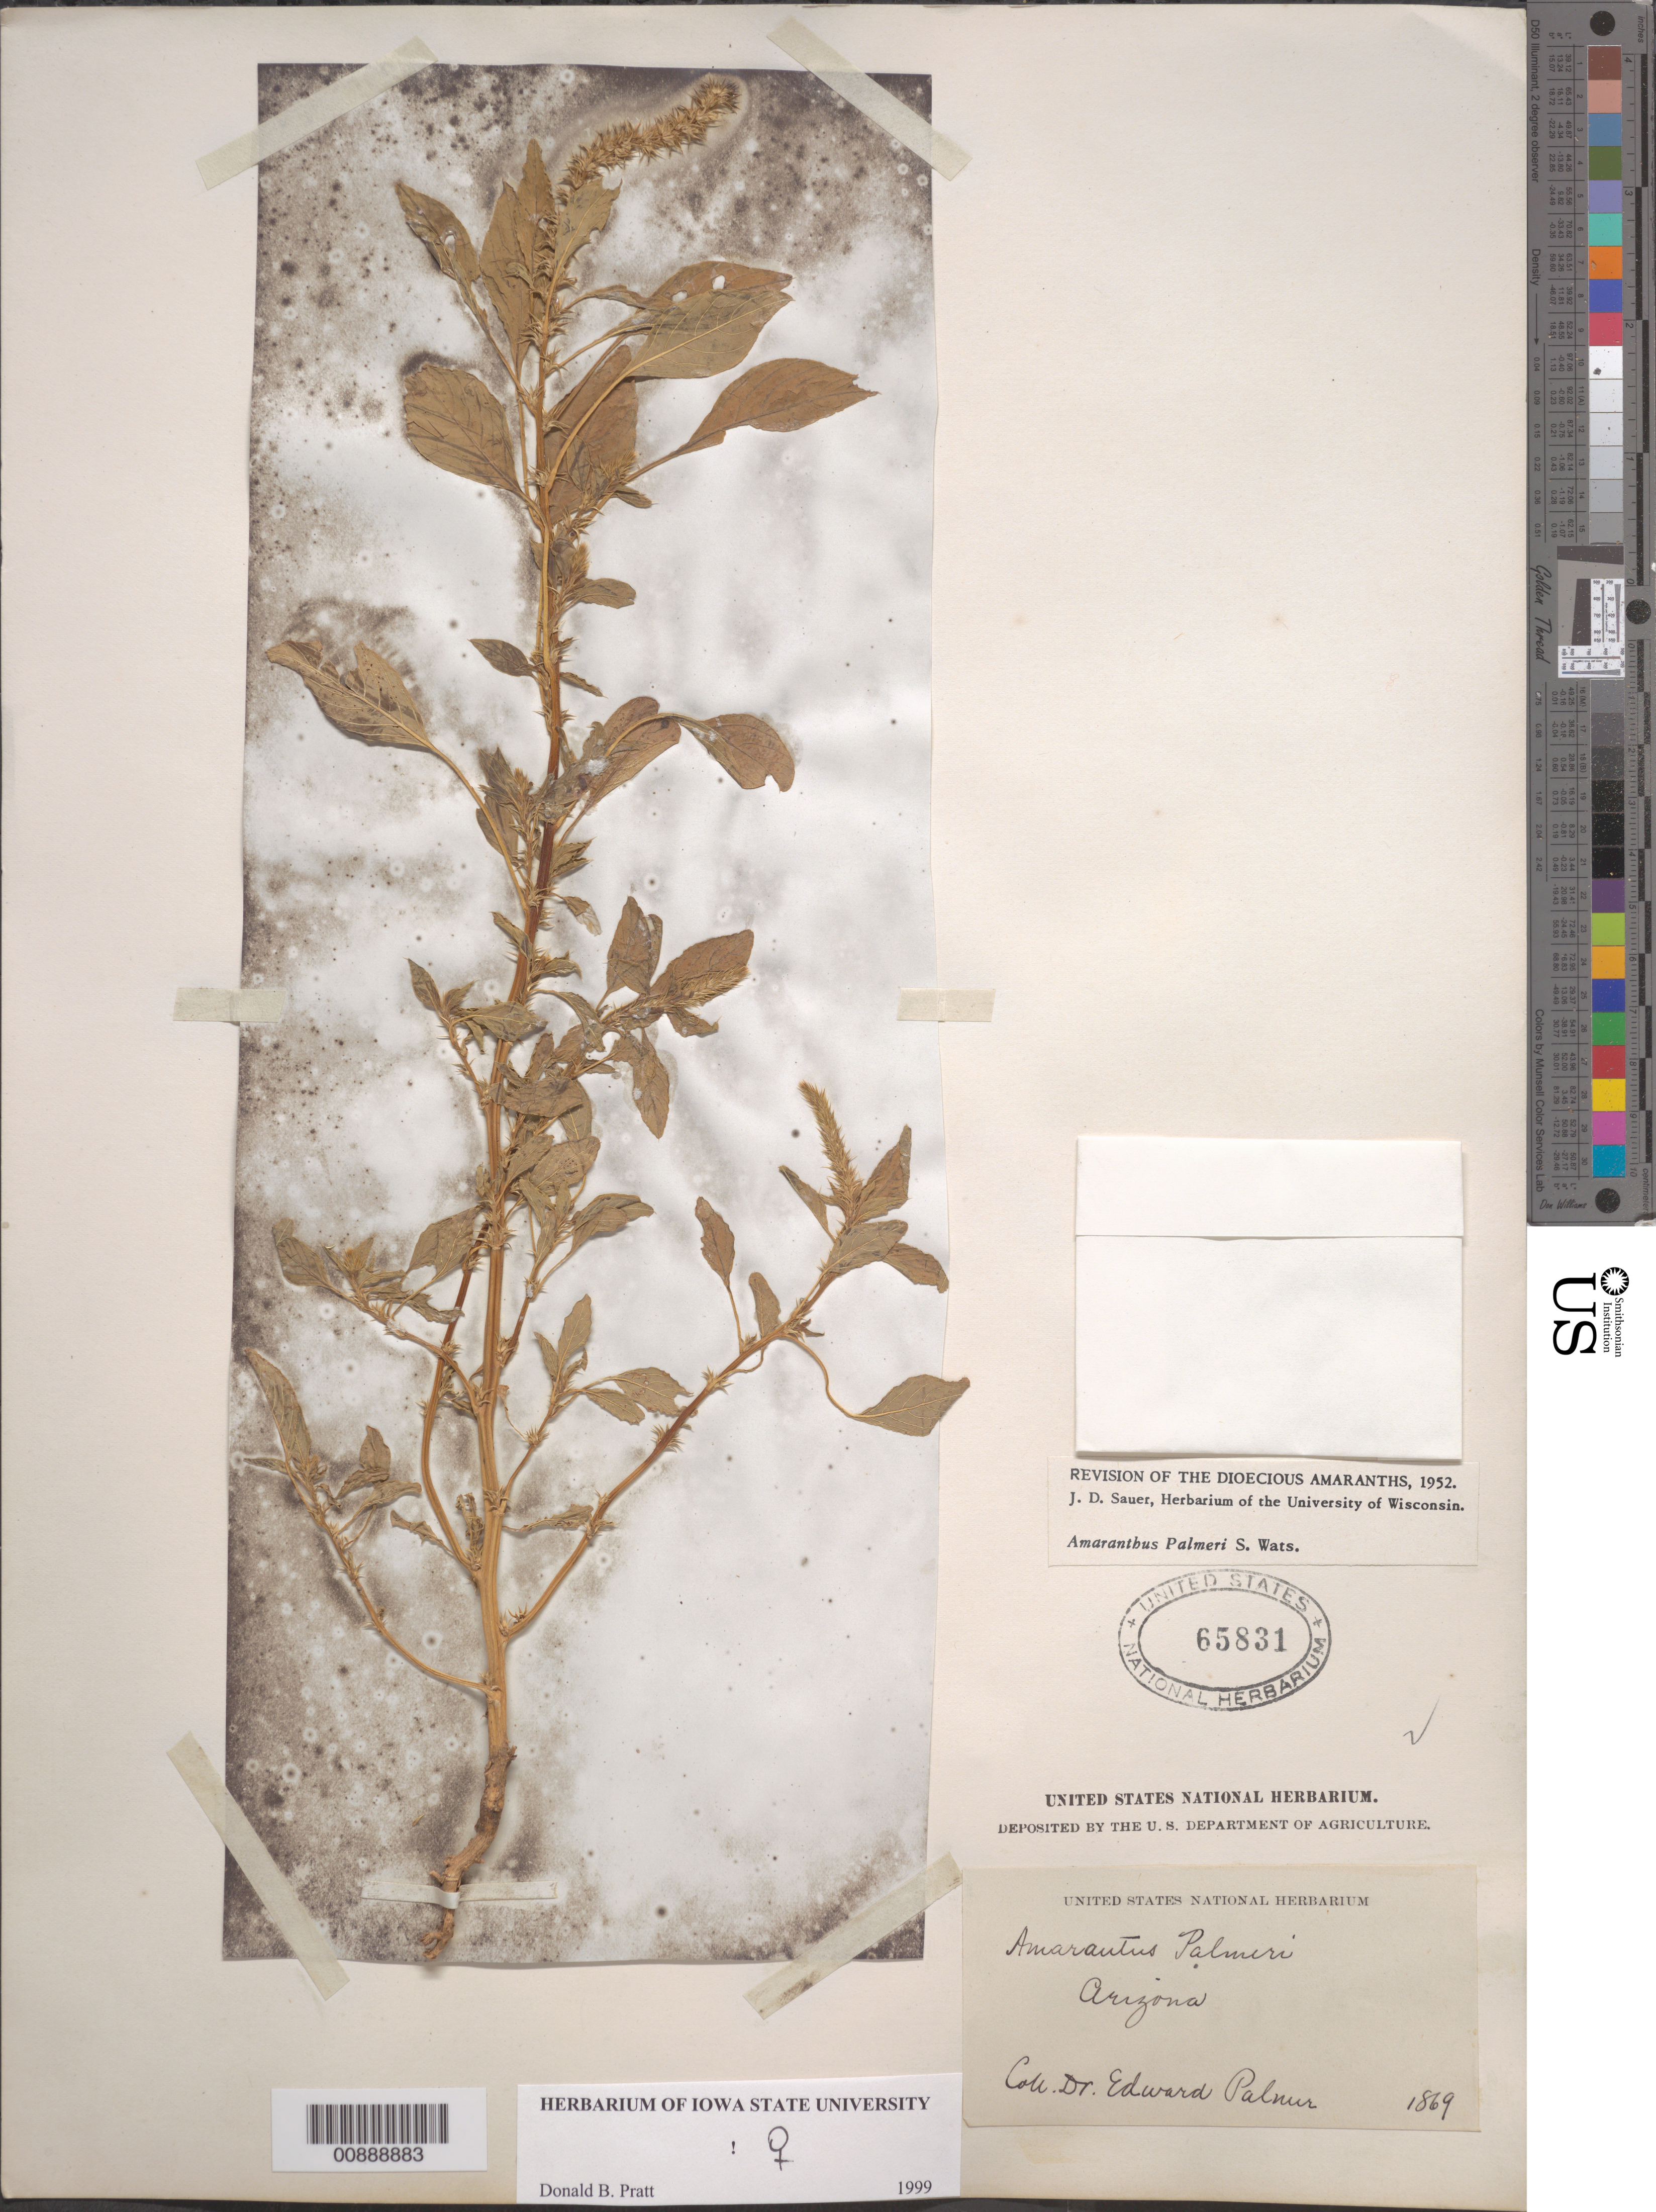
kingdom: Plantae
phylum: Tracheophyta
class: Magnoliopsida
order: Caryophyllales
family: Amaranthaceae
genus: Amaranthus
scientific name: Amaranthus palmeri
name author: S. Watson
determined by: Pratt, D. B.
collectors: E. Palmer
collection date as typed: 1869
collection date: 1869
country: United States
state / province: Arizona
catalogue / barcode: US 65831